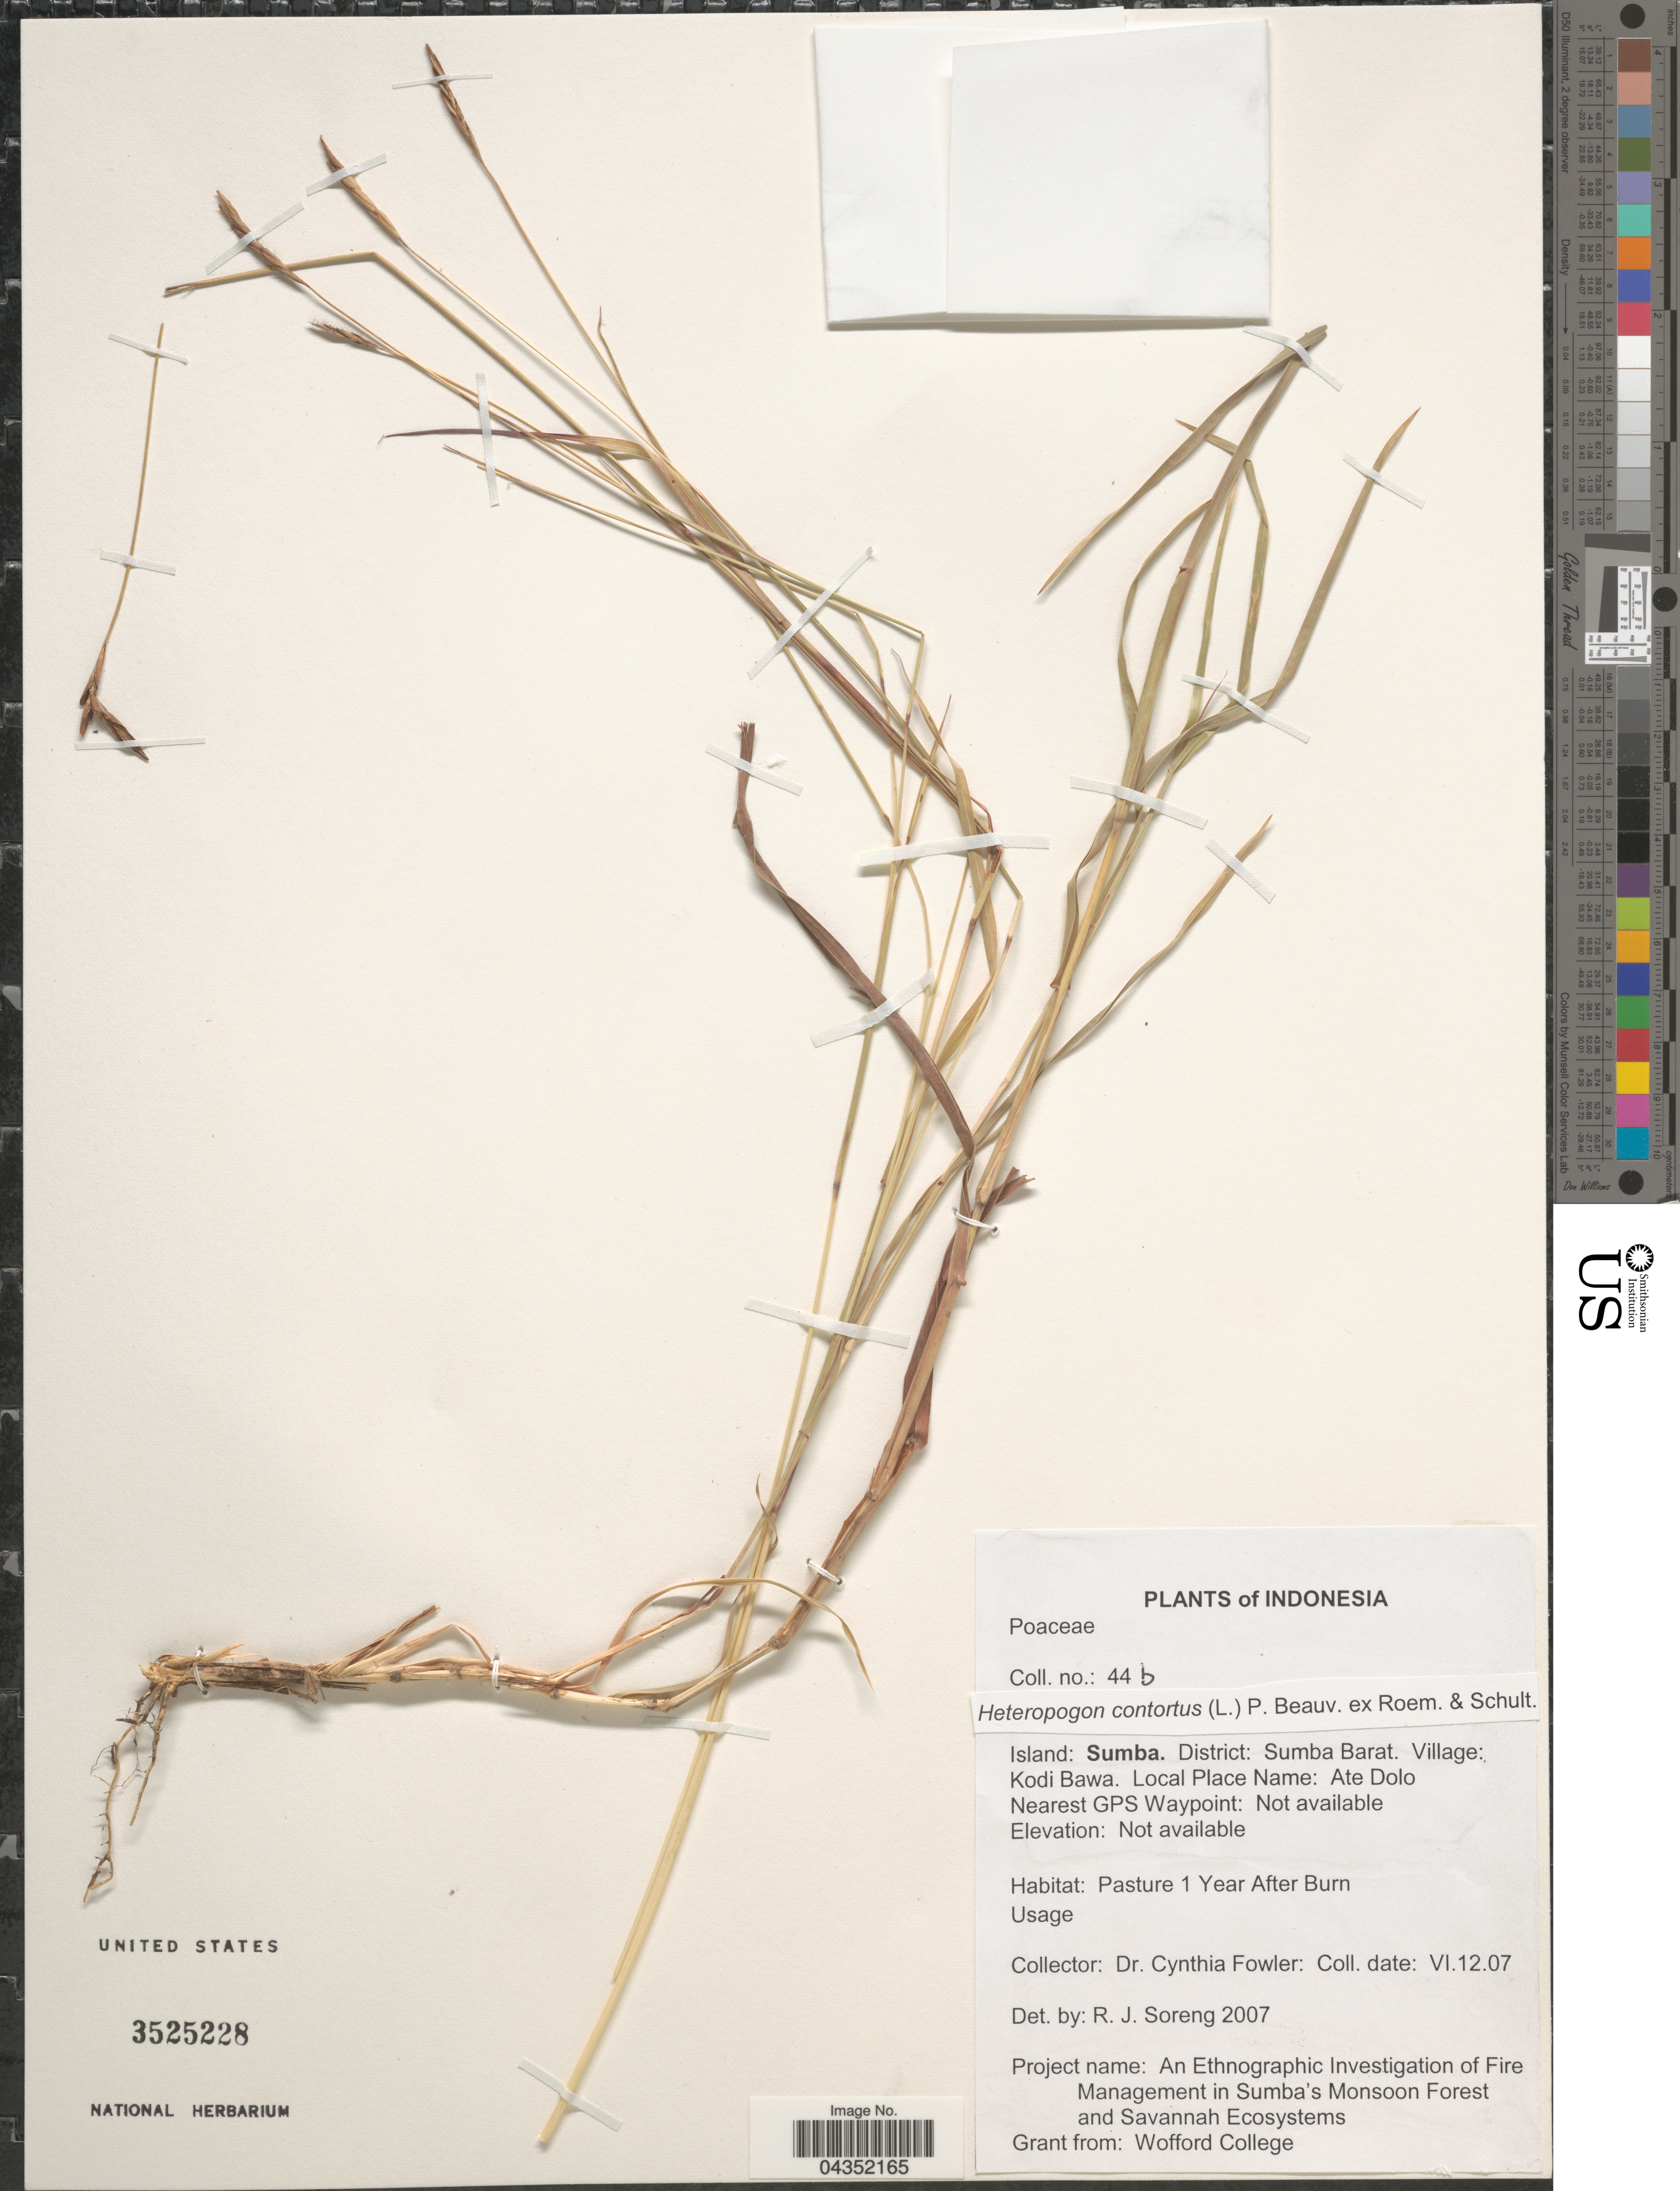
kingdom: Plantae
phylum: Tracheophyta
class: Liliopsida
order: Poales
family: Poaceae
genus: Heteropogon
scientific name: Heteropogon contortus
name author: (L.) P. Beauv. ex Roem. & Schult.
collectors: C. Fowler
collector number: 44b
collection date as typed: Transcribed d/m/y: 12/6/7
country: Indonesia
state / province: Nusa Tenggara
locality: Island: Sumba. District: Sumba Barat. Village: Kodi Bawa. Ate Dolo. Nearest GPS Waypoint.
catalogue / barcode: US 3525228